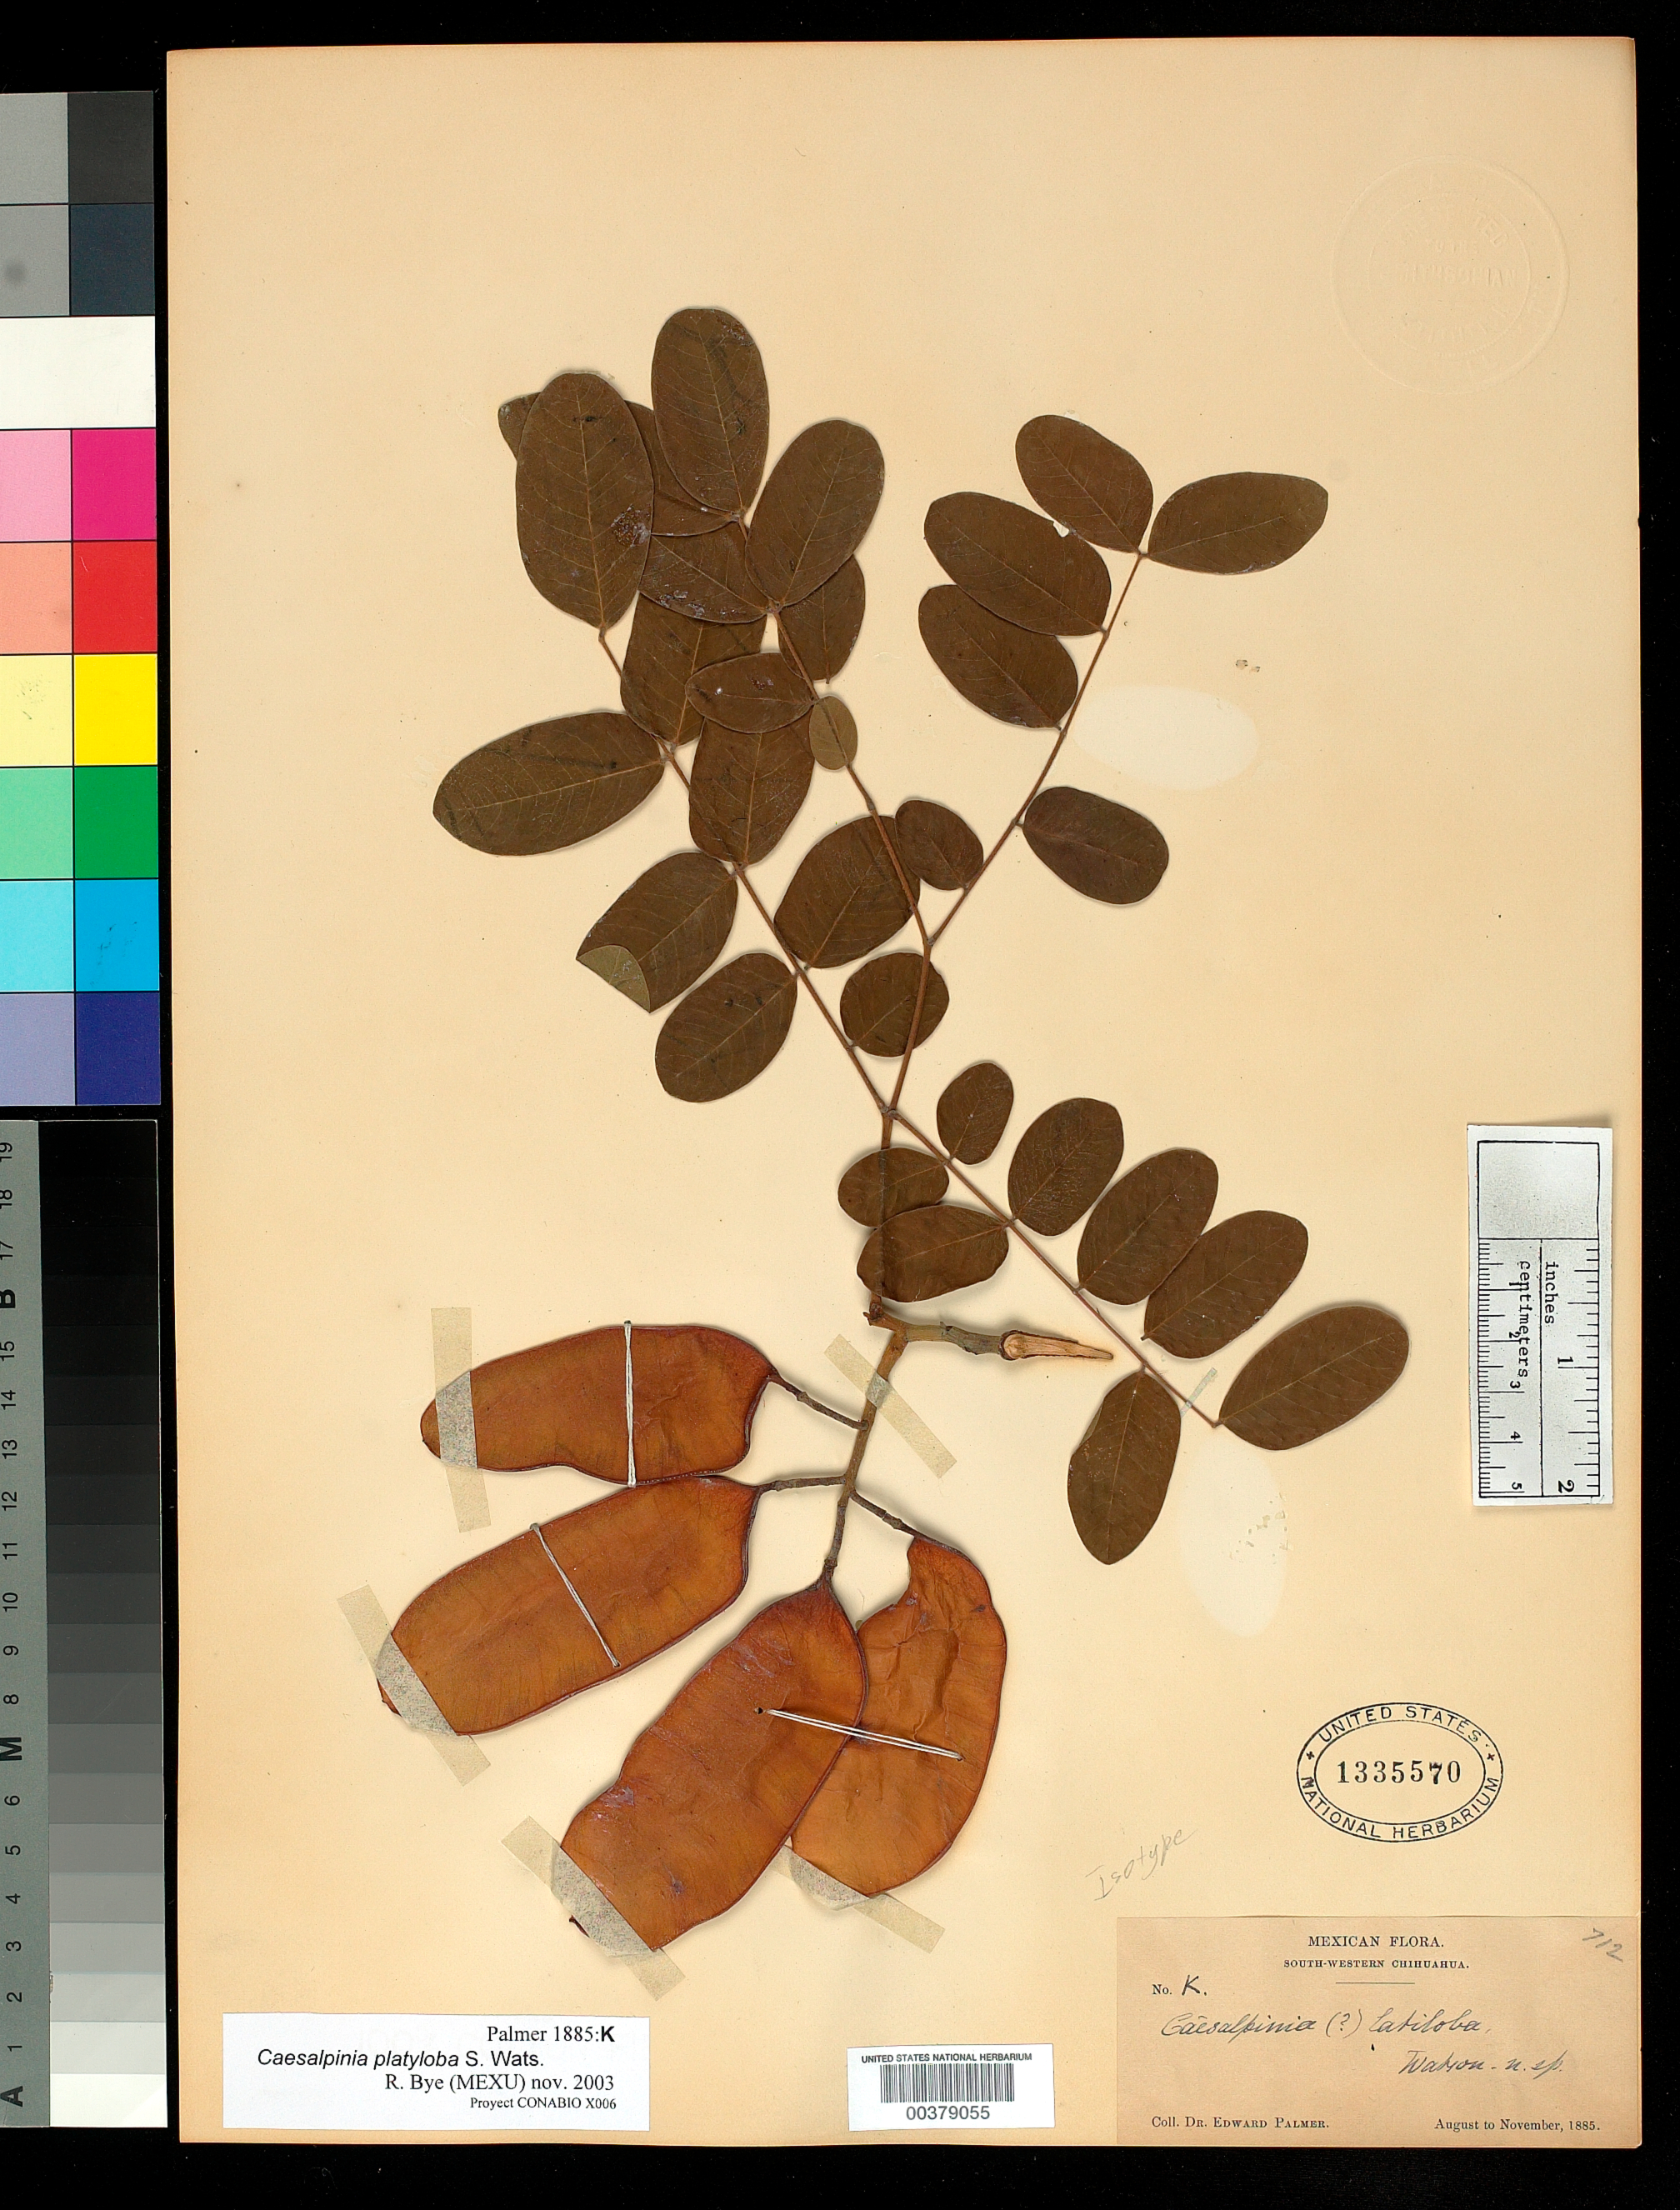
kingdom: Plantae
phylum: Tracheophyta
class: Magnoliopsida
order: Fabales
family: Fabaceae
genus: Caesalpinia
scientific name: Caesalpinia platyloba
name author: S. Watson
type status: Type Collection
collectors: E. Palmer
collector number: K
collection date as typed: Aug 1885 to -- Nov 1885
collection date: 1885-08/1885-11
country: Mexico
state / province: Chihuahua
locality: SW Chihuahua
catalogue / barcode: US 1335570